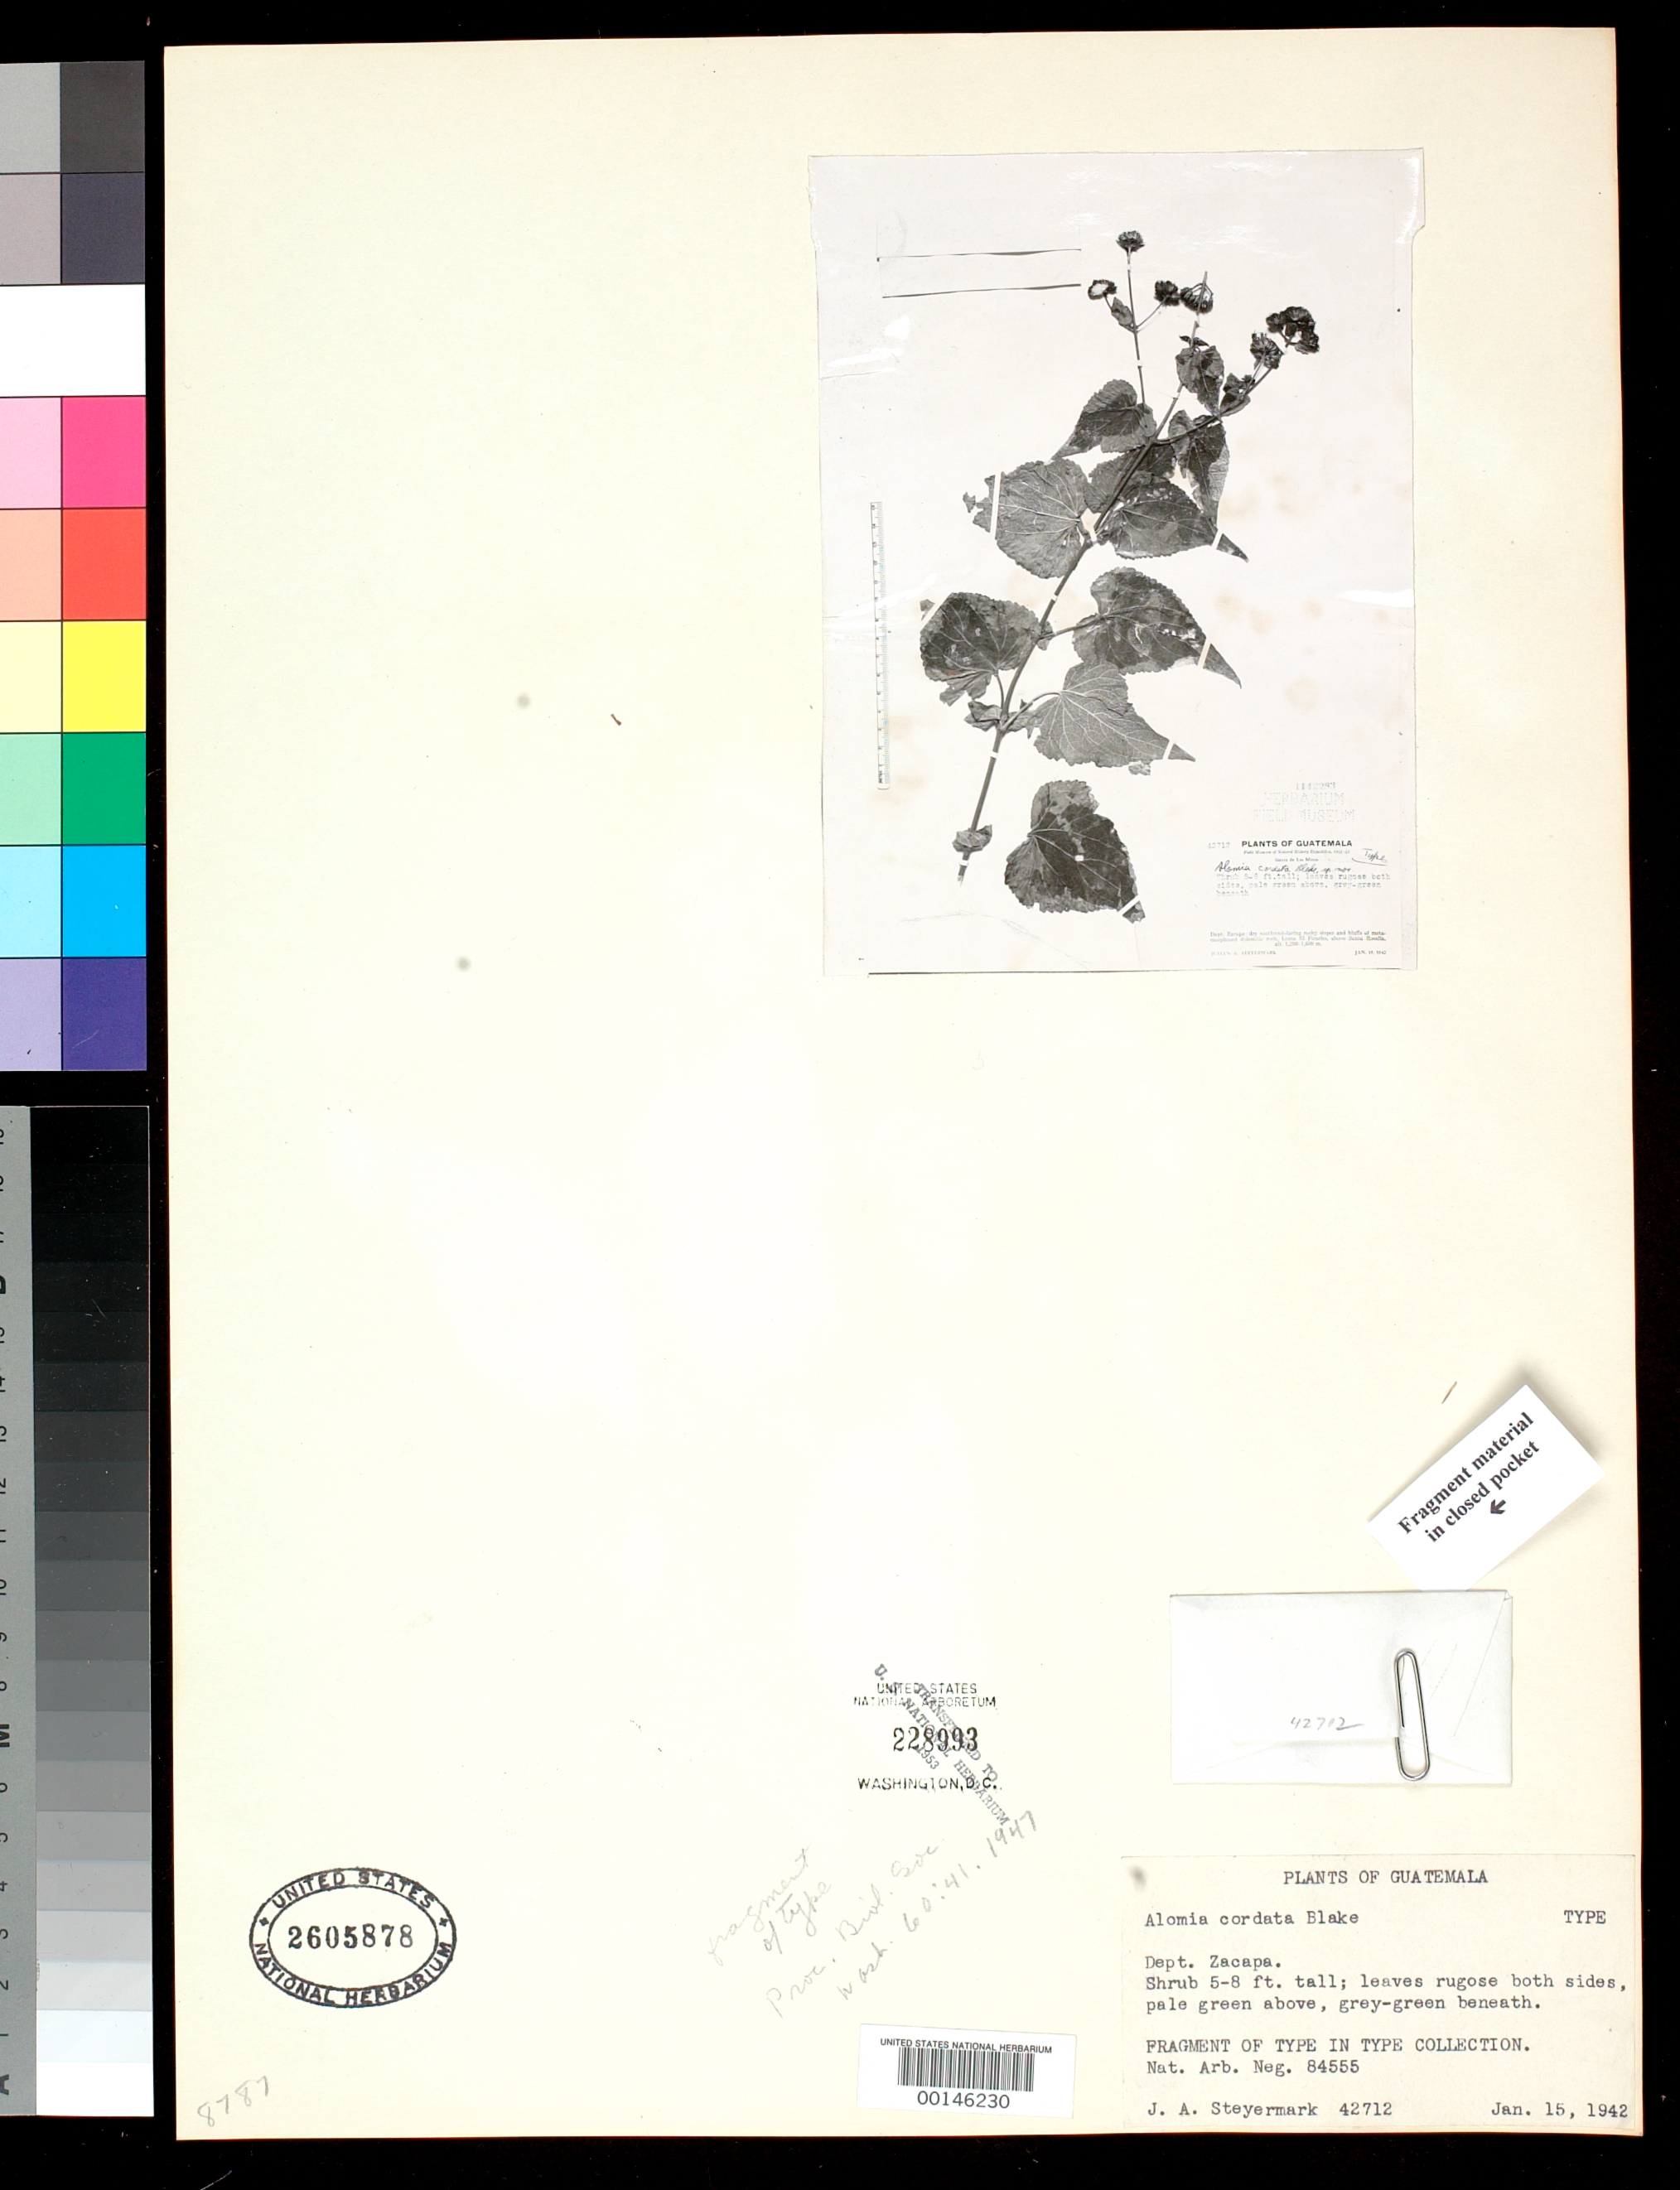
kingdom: Plantae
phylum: Tracheophyta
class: Magnoliopsida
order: Asterales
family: Asteraceae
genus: Alomia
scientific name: Alomia cordata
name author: S.F. Blake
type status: Type Fragment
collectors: J. Steyermark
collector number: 42712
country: Guatemala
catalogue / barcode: US 2605878